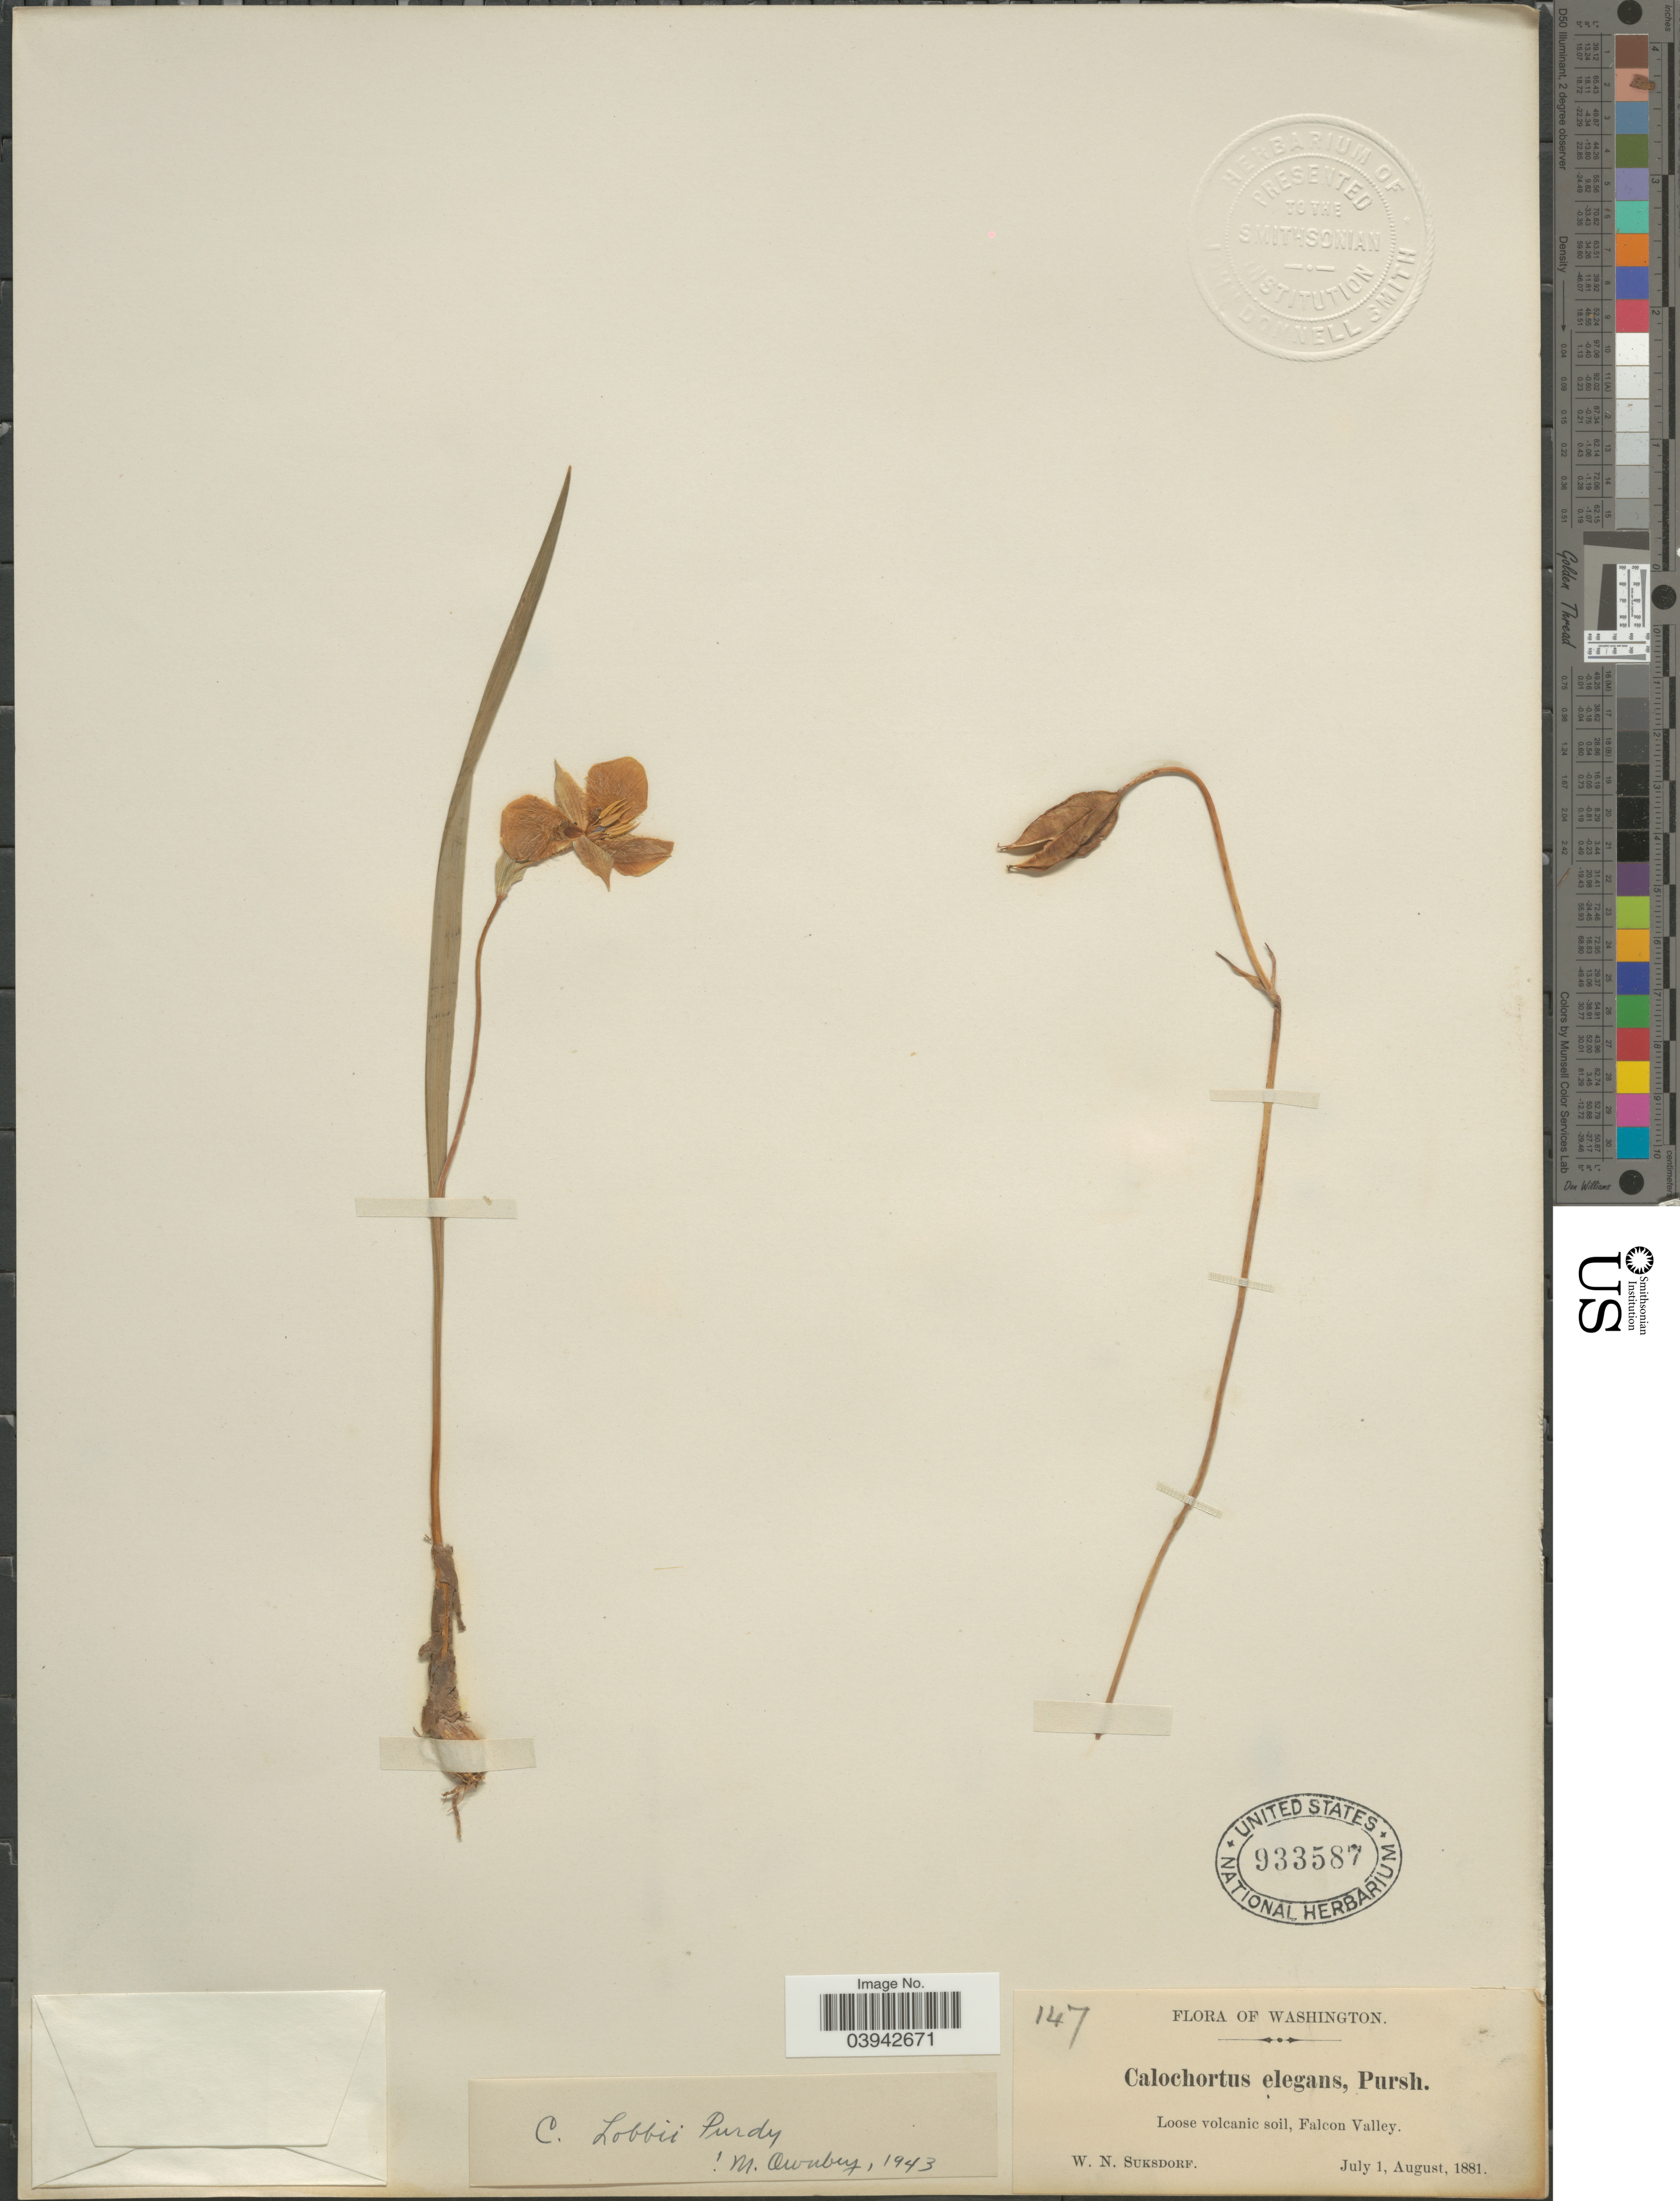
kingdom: Plantae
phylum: Tracheophyta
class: Liliopsida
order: Liliales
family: Liliaceae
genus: Calochortus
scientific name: Calochortus lobbii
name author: Purdy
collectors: W. N. Suksdorf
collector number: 147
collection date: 1881-07-01/1881-08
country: United States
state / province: Washington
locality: Loose volcanic soil, Falcon Valley.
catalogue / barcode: US 933587